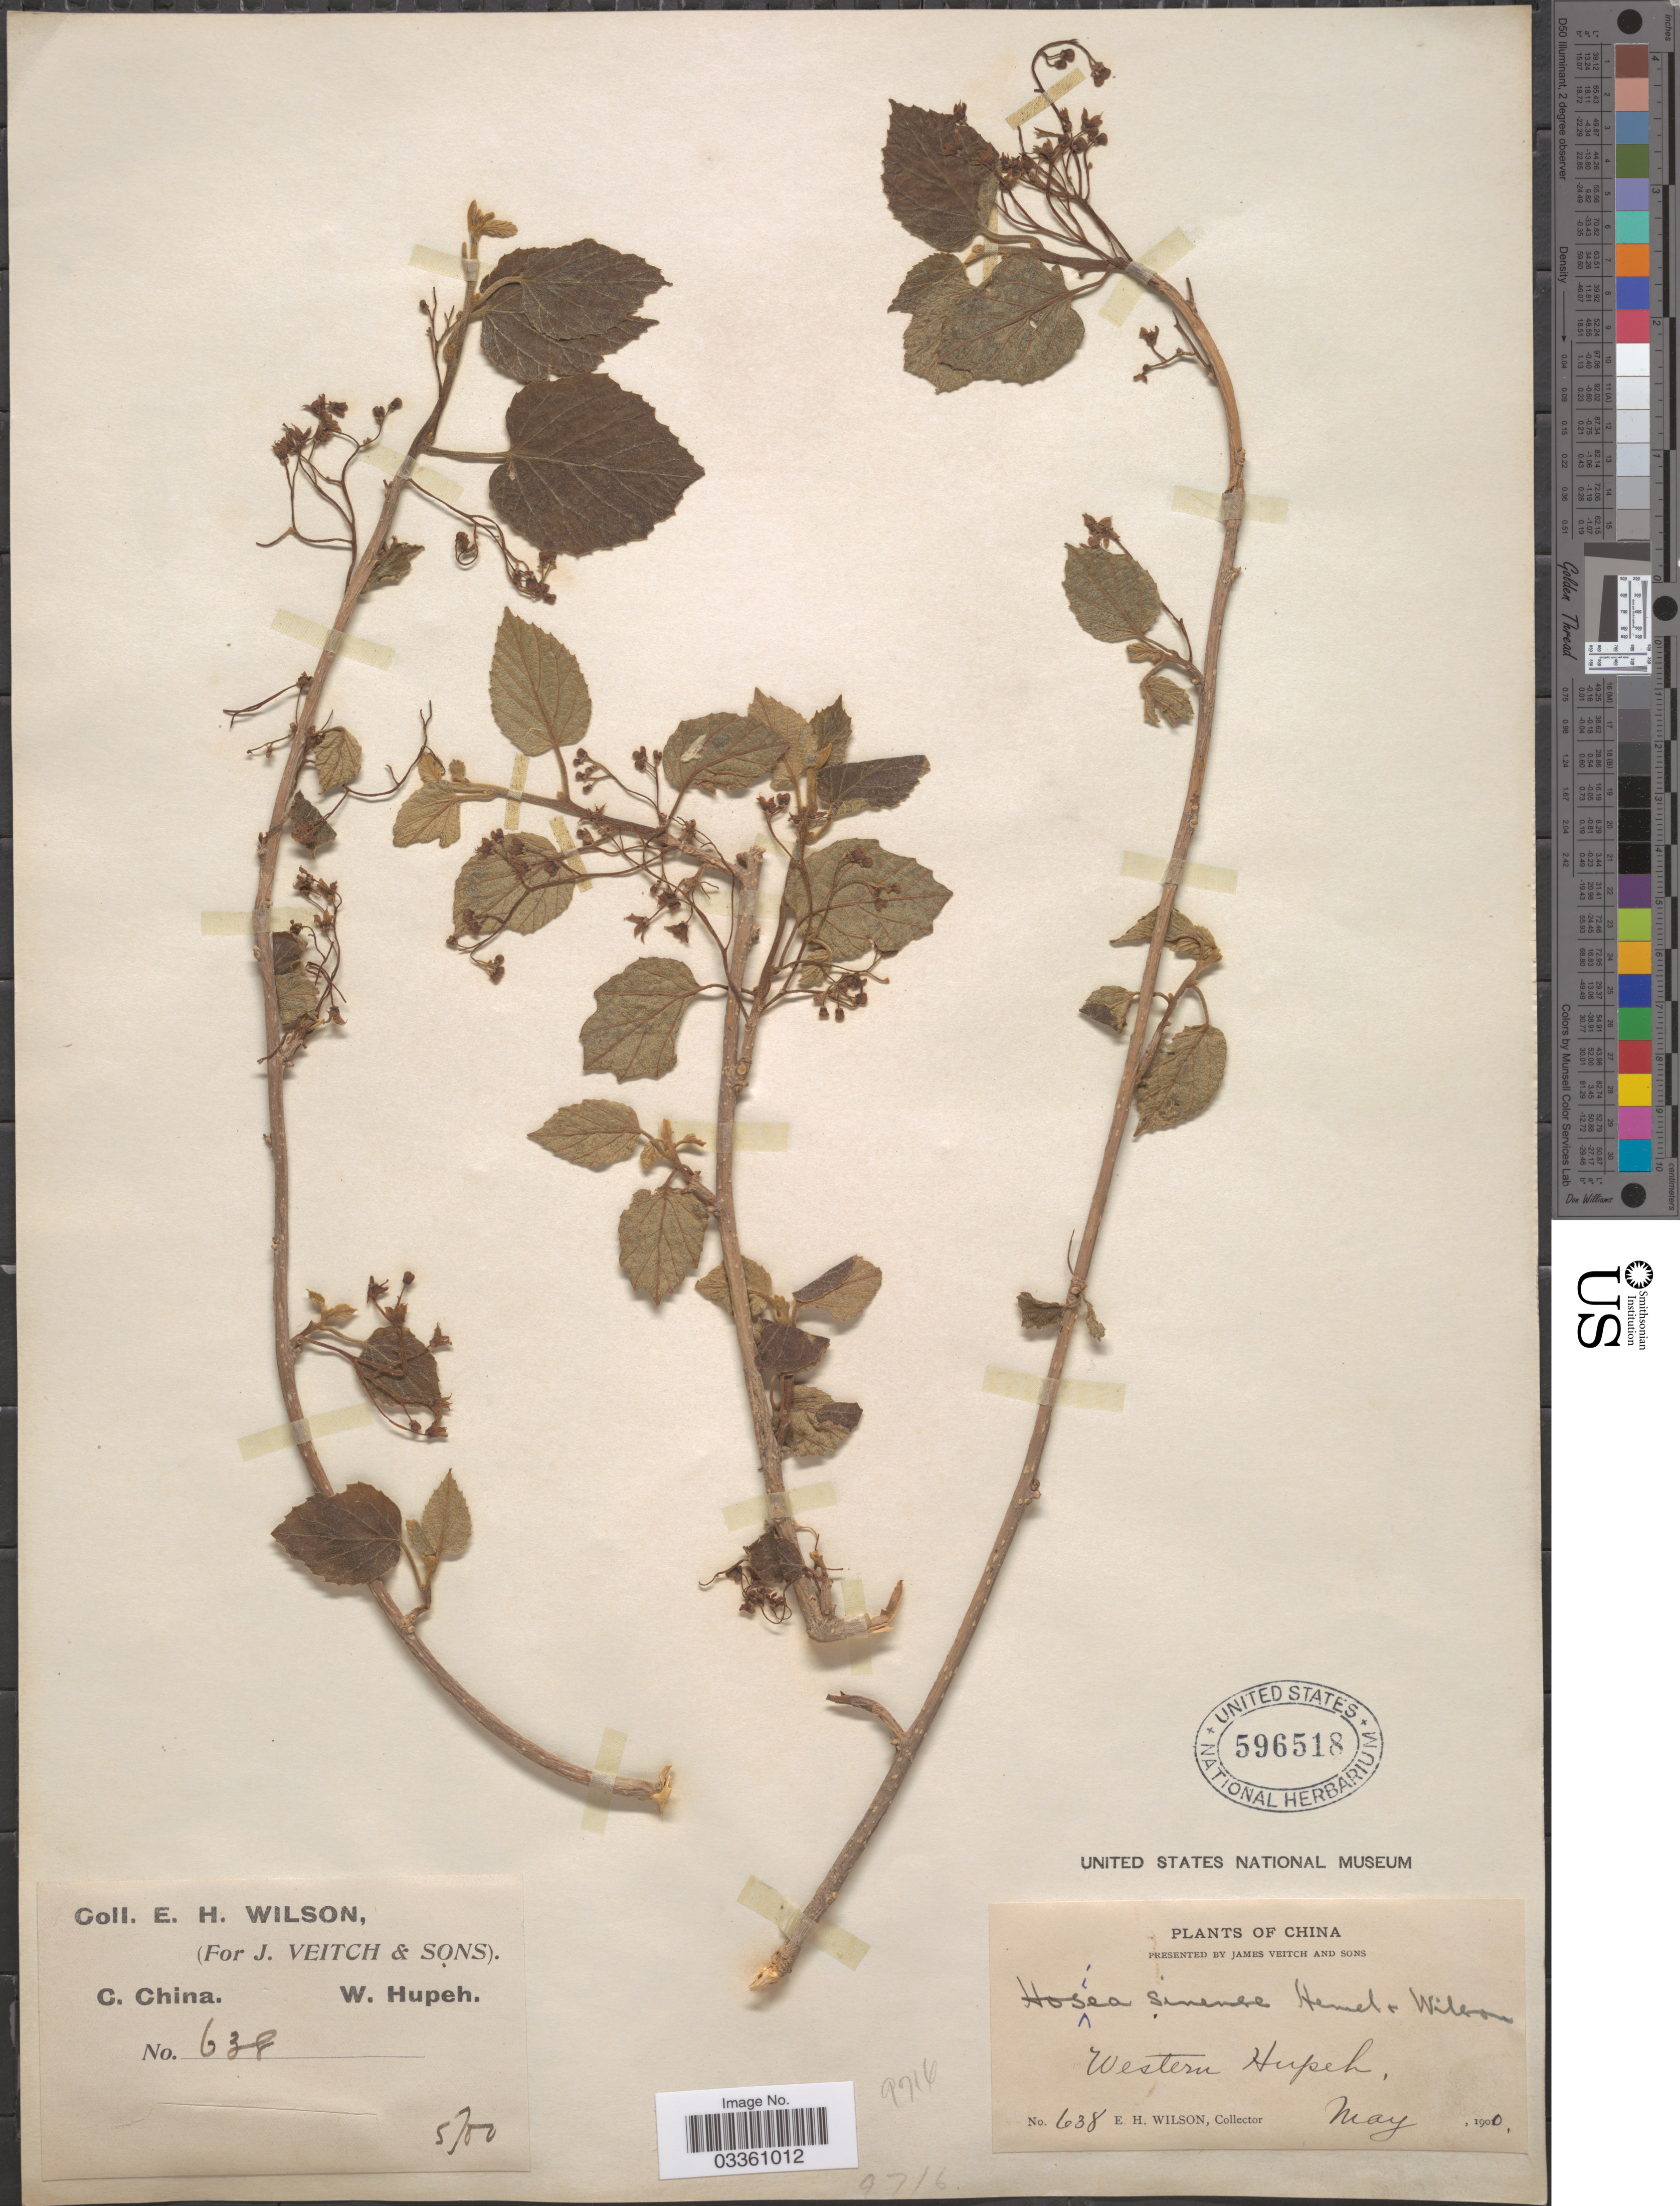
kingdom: Plantae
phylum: Tracheophyta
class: Magnoliopsida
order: Icacinales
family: Icacinaceae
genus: Hosiea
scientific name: Hosiea sinensis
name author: (Oliv.) Hemsl. & E.H. Wilson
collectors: E. Wilson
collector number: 638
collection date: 1900-05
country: China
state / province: Hubei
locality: C. China. Western Hupeh.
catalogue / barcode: US 596518